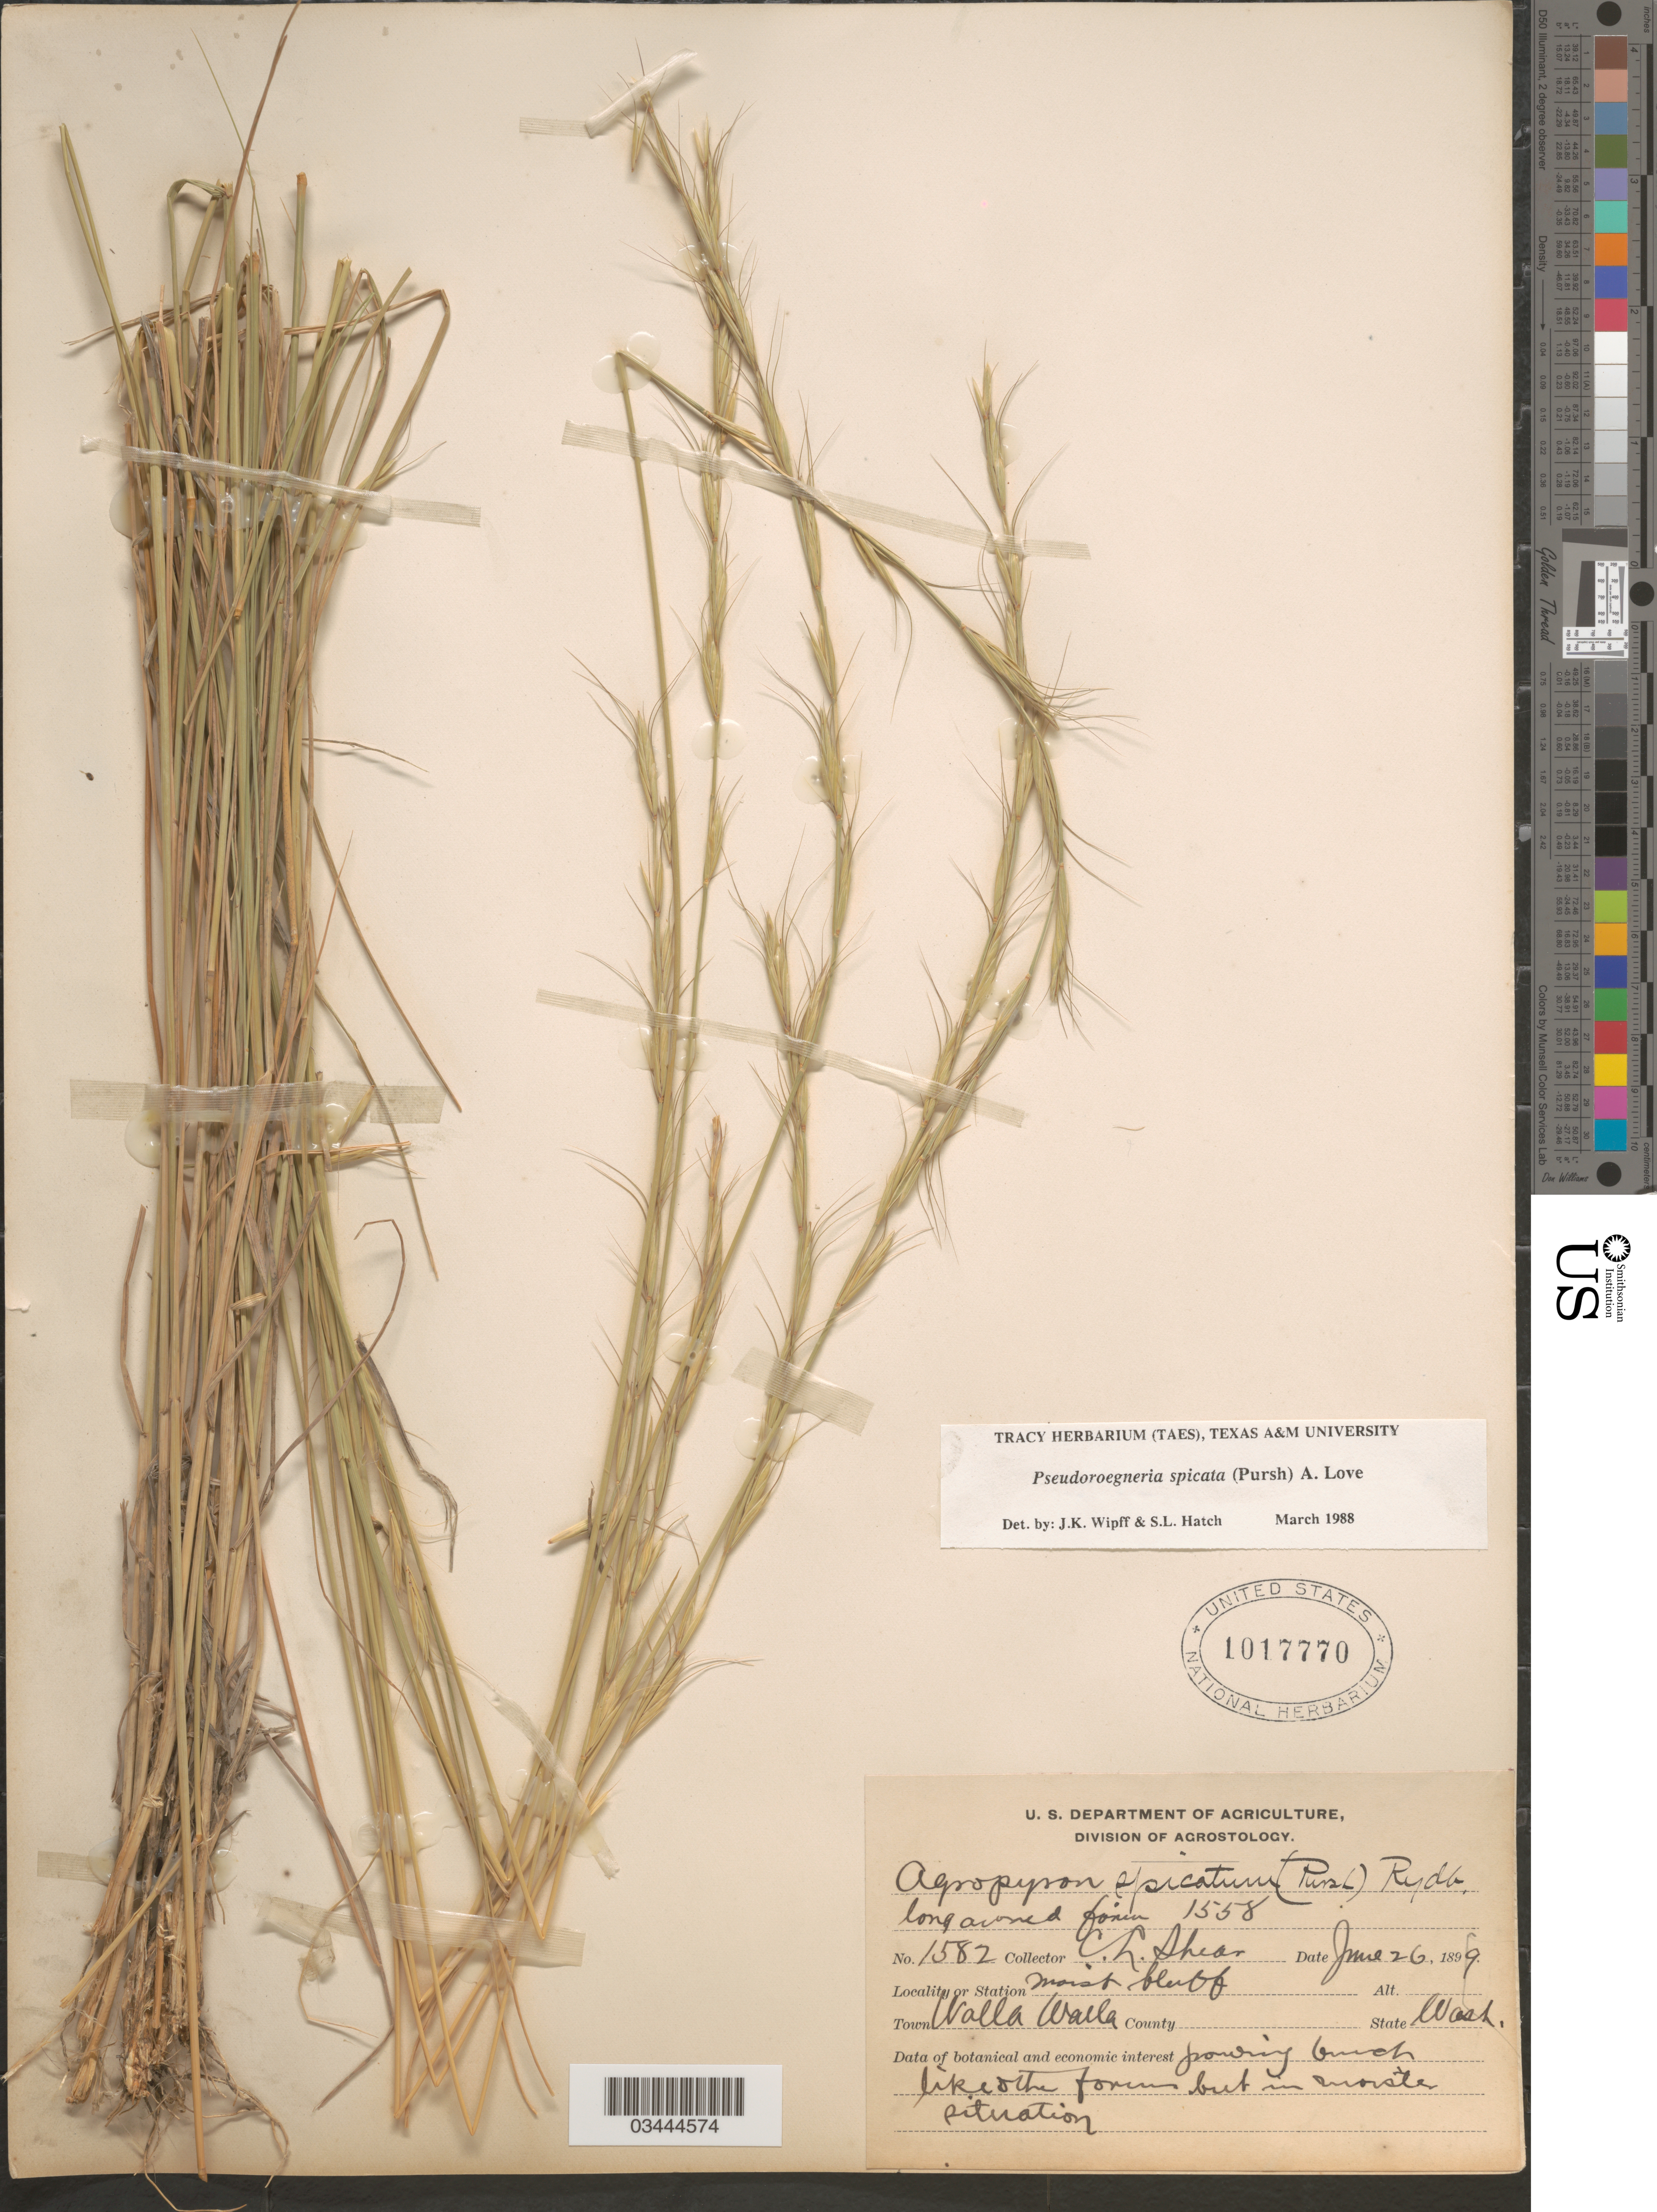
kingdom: Plantae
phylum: Tracheophyta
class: Liliopsida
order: Poales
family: Poaceae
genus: Pseudoroegneria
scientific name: Pseudoroegneria spicata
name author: (Pursh) Á. Löve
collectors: C. L. Shear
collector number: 1582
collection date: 1899-06-26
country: United States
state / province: Washington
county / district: Walla Walla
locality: Town Walla Walla.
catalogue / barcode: US 1017770